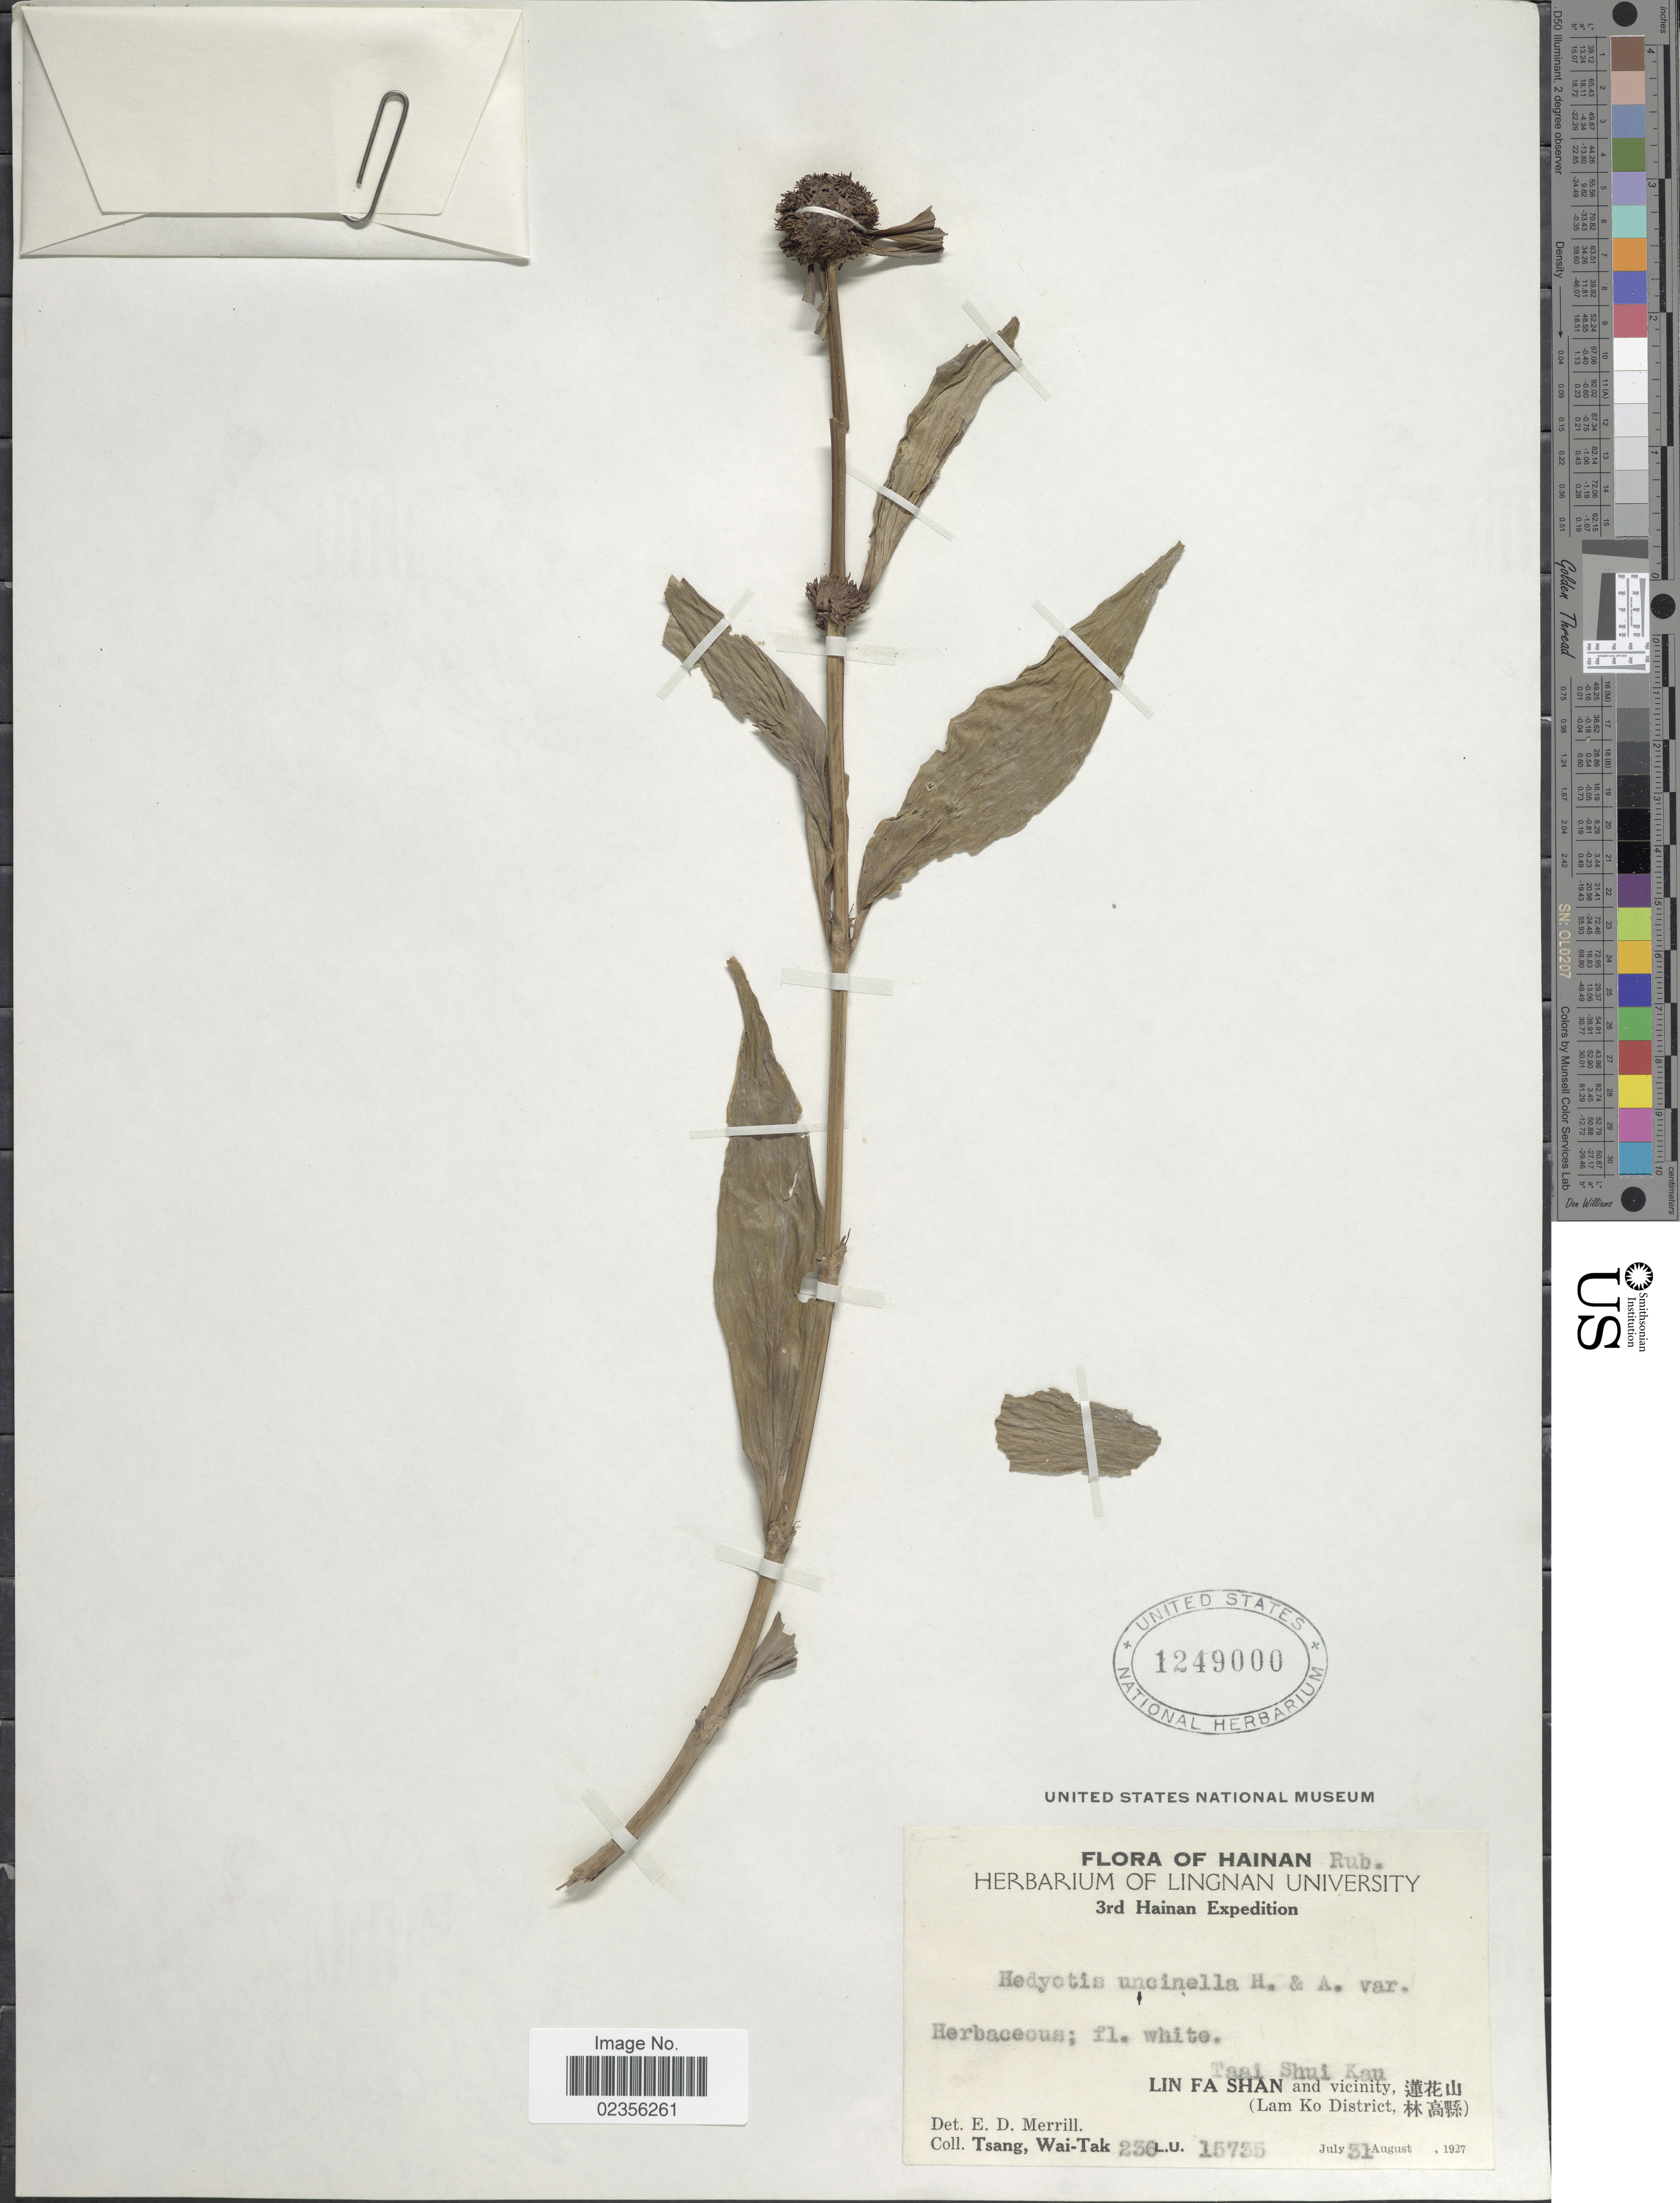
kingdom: Plantae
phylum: Tracheophyta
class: Magnoliopsida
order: Gentianales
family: Rubiaceae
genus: Hedyotis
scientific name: Hedyotis uncinella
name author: Hook. & Arn.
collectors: W. T. Tsang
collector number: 236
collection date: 1927-07-31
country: China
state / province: Hainan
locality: Lin Fa Shan and vicinity, (Lam Ko District) Taai Shui Kau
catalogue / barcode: US 1249000